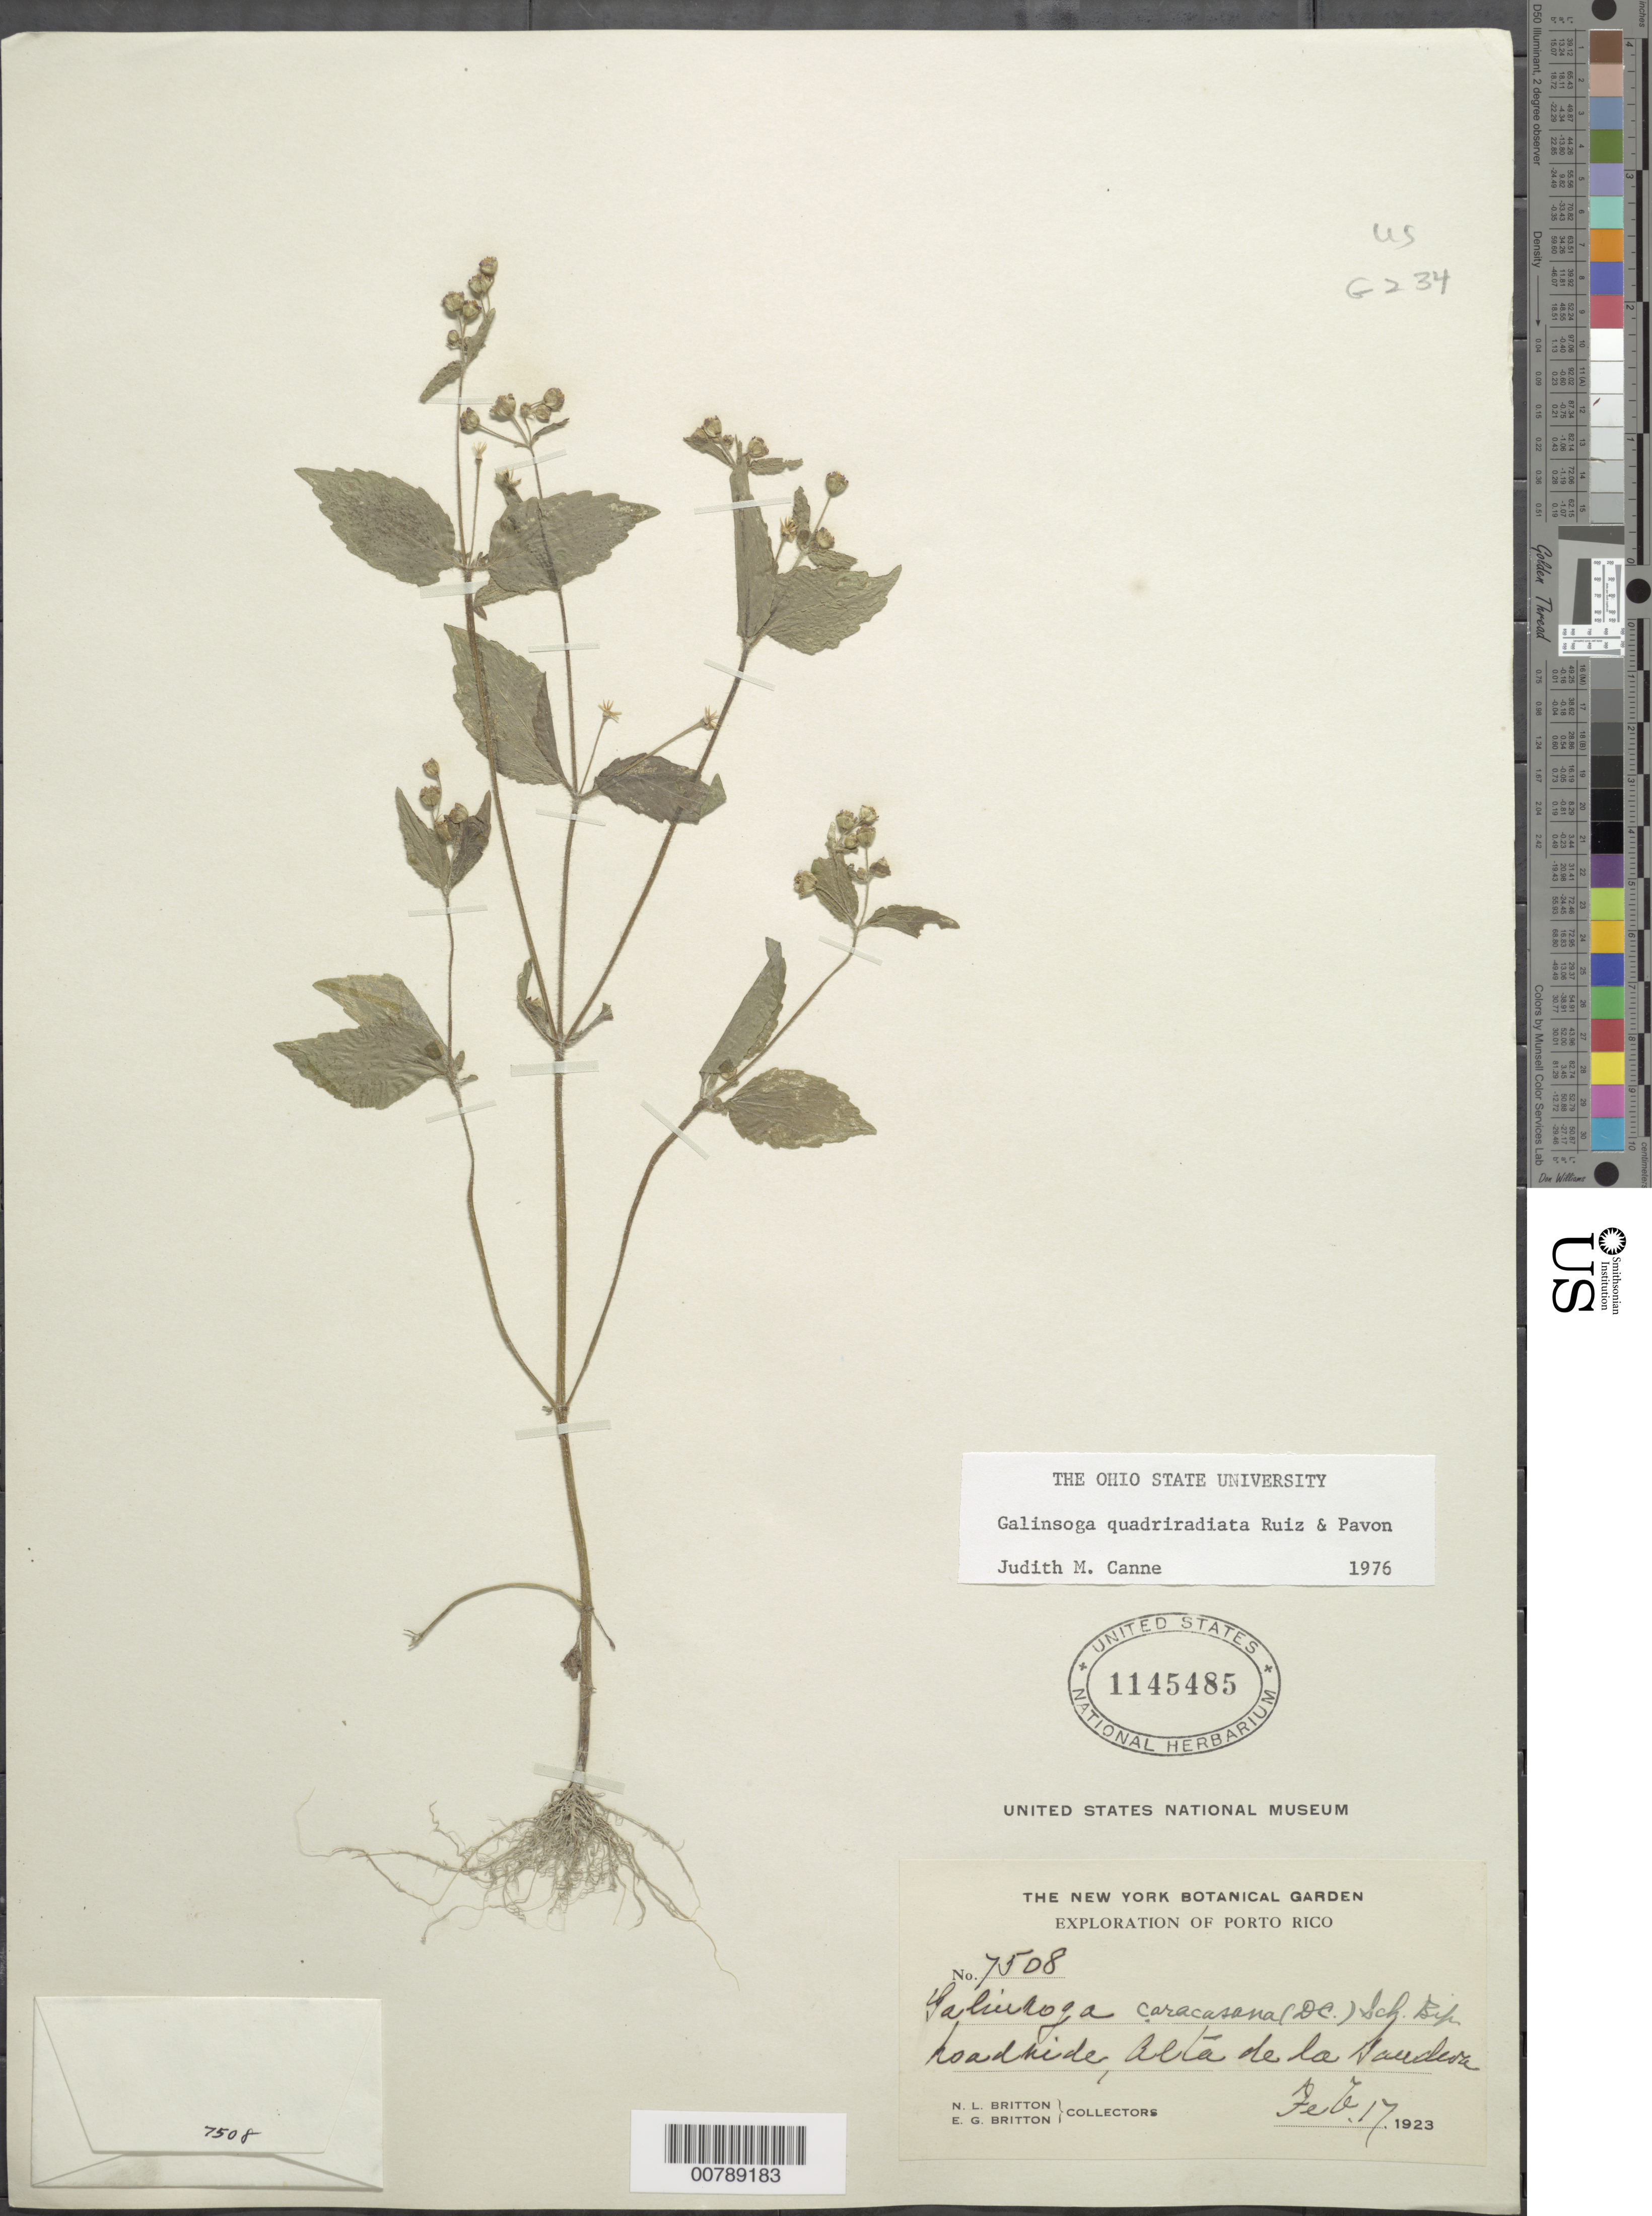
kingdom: Plantae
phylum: Tracheophyta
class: Magnoliopsida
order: Asterales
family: Asteraceae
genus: Galinsoga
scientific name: Galinsoga quadriradiata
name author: Ruiz & Pav.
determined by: Canne-Hilliker, J. M.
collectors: N. Britton & E. G. Britton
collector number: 7508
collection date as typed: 17 Feb 1923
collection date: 1923-02-17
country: Puerto Rico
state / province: Adjuntas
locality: Roadside, Alto de la Bandera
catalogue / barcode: US 1145485